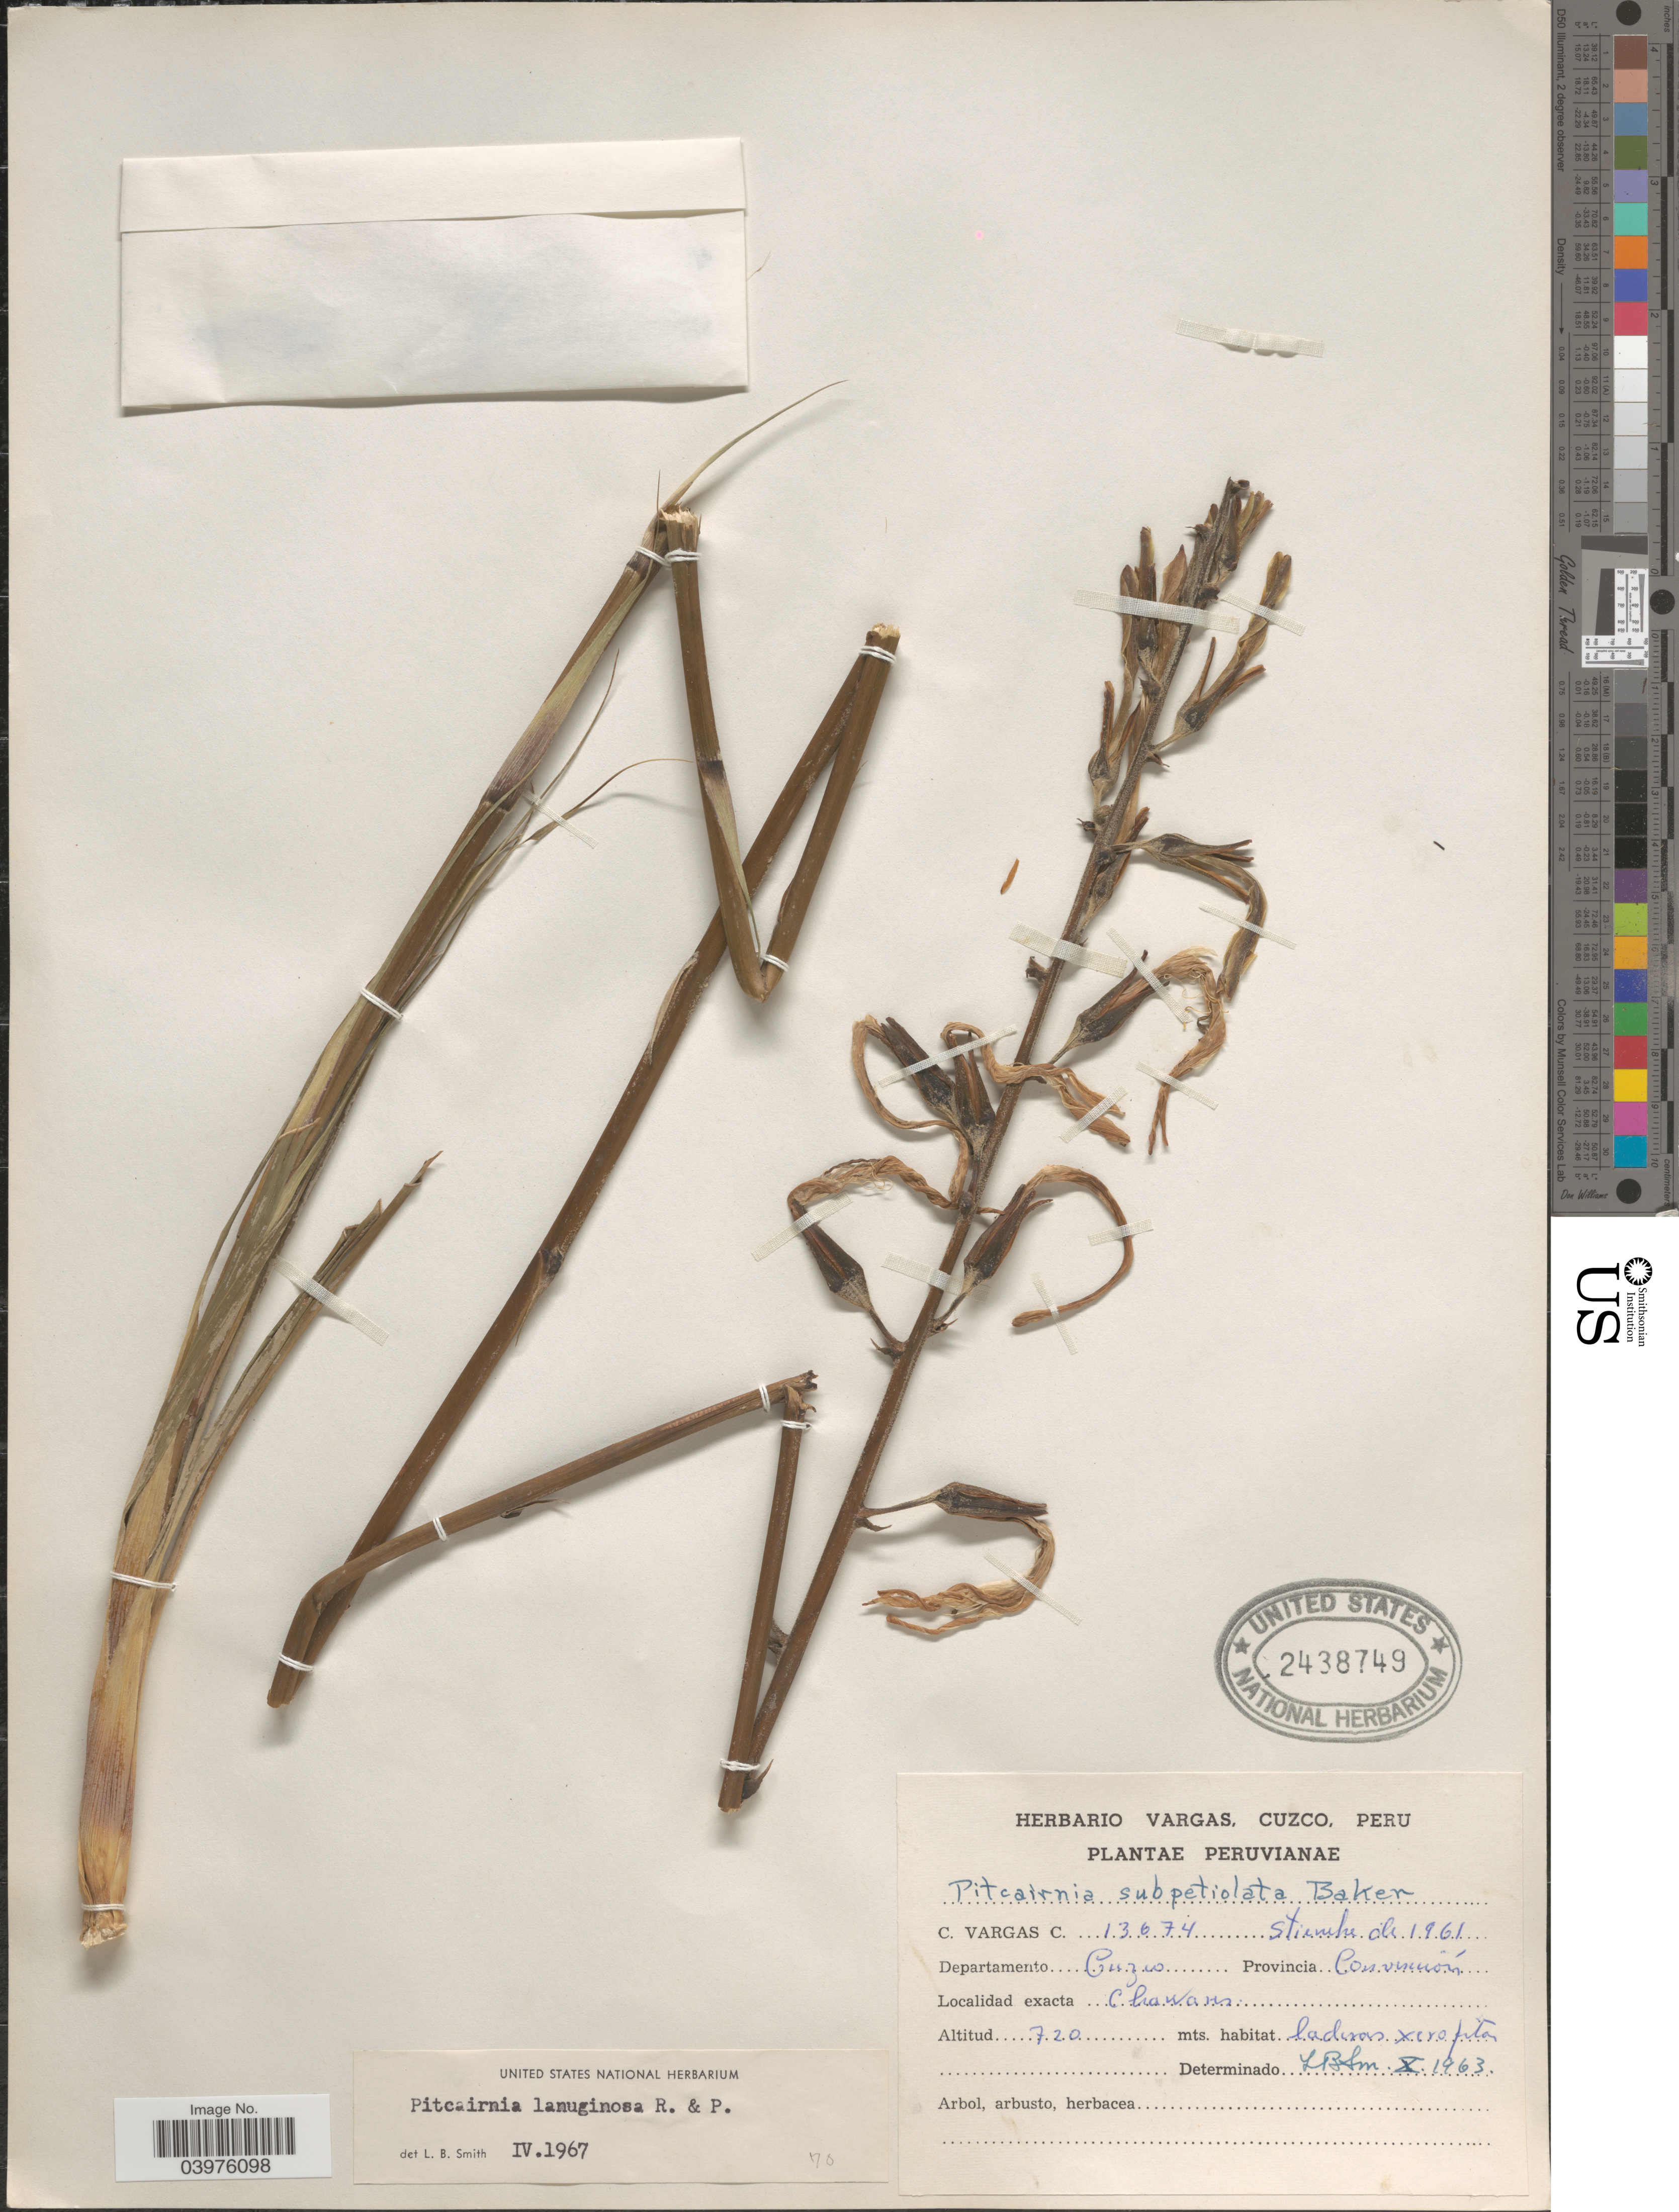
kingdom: Plantae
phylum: Tracheophyta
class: Liliopsida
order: Poales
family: Bromeliaceae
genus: Pitcairnia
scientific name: Pitcairnia lanuginosa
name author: Ruiz & Pav.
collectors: C. Vargas Calderón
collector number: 13674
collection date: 1961-09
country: Peru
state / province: Cusco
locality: Departamento Cuzco. Provincia Convención. Chawan.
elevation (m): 720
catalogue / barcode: US 2438749